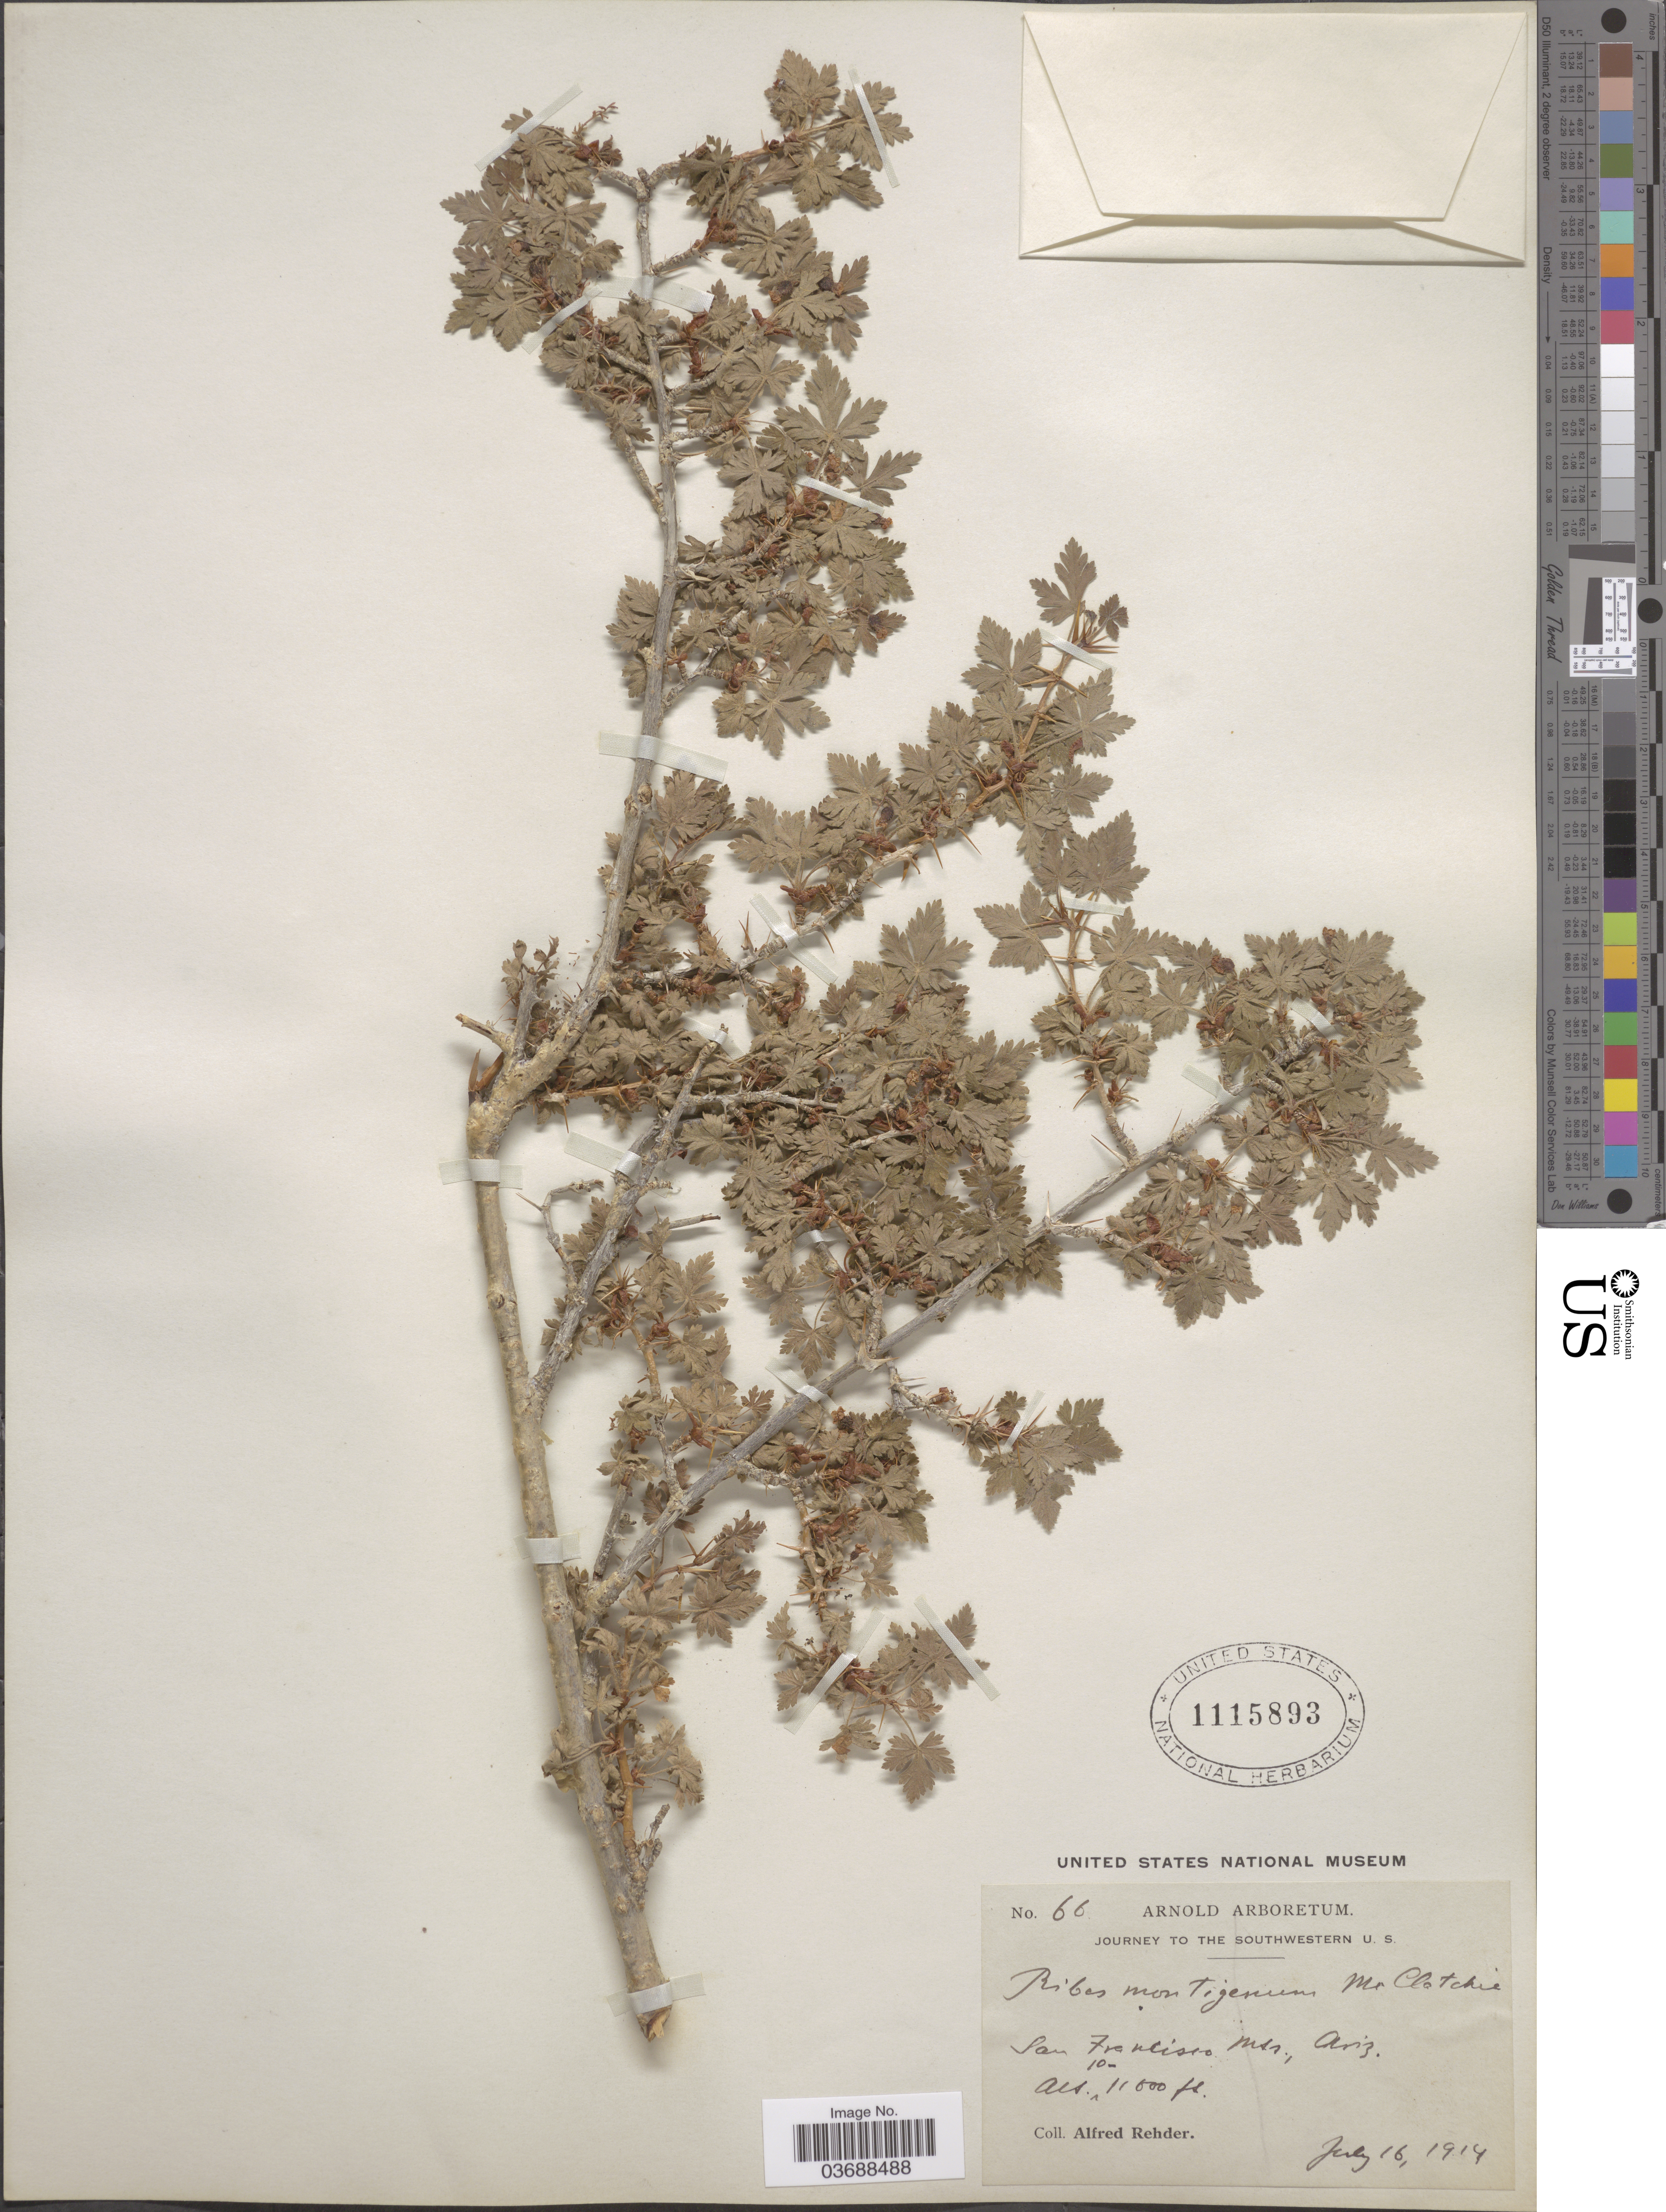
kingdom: Plantae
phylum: Tracheophyta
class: Magnoliopsida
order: Saxifragales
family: Grossulariaceae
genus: Ribes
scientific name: Ribes montigenum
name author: McClatchie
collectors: A. Rehder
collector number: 66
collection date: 1914-07-16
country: United States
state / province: Arizona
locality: The Southwestern U.S. San Francisco Mts.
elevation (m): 3048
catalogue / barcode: US 115893